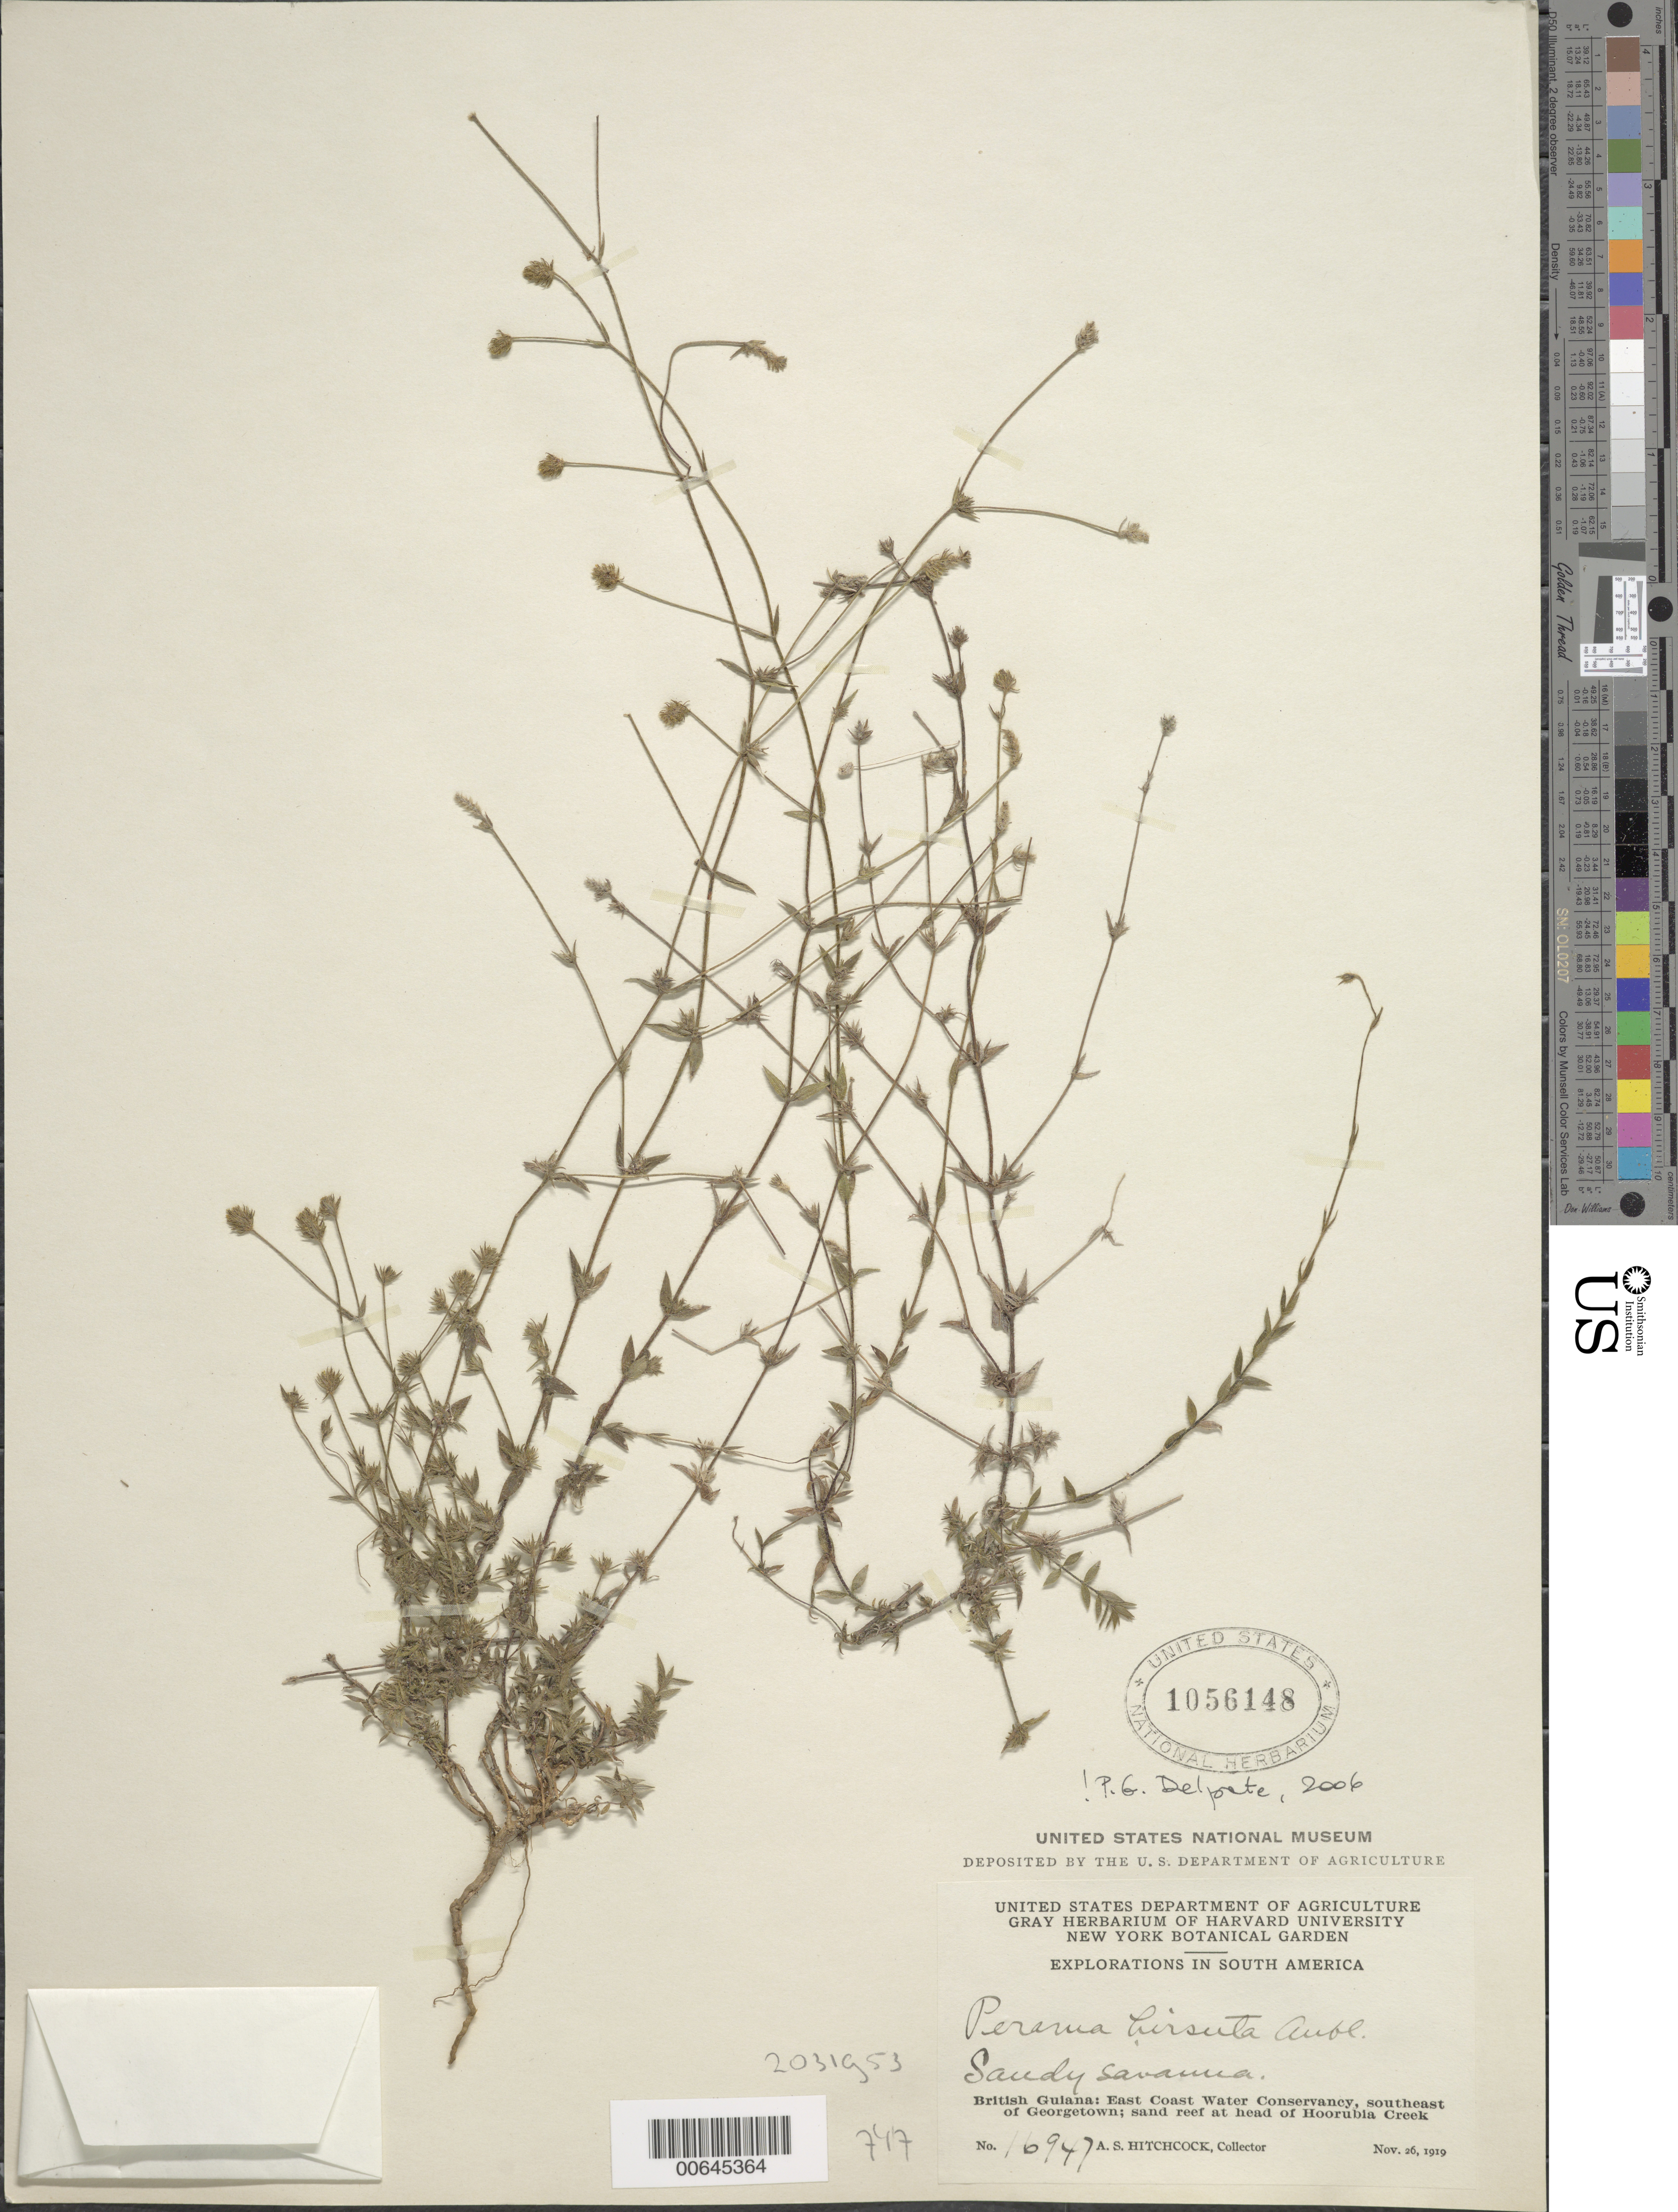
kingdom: Plantae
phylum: Tracheophyta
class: Magnoliopsida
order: Gentianales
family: Rubiaceae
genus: Perama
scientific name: Perama hirsuta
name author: Aubl.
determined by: Delprete, P. G., Herb. de Guyane Cay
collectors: A. S. Hitchcock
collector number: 16947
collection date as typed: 26-Nov-19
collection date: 1919-11-26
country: Guyana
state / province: Demerara-Mahaica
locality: Hoorubea Creek, head of, SE of Georgetown, East Coast Water Conservancy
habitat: Sandy savanna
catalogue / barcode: US 1056148